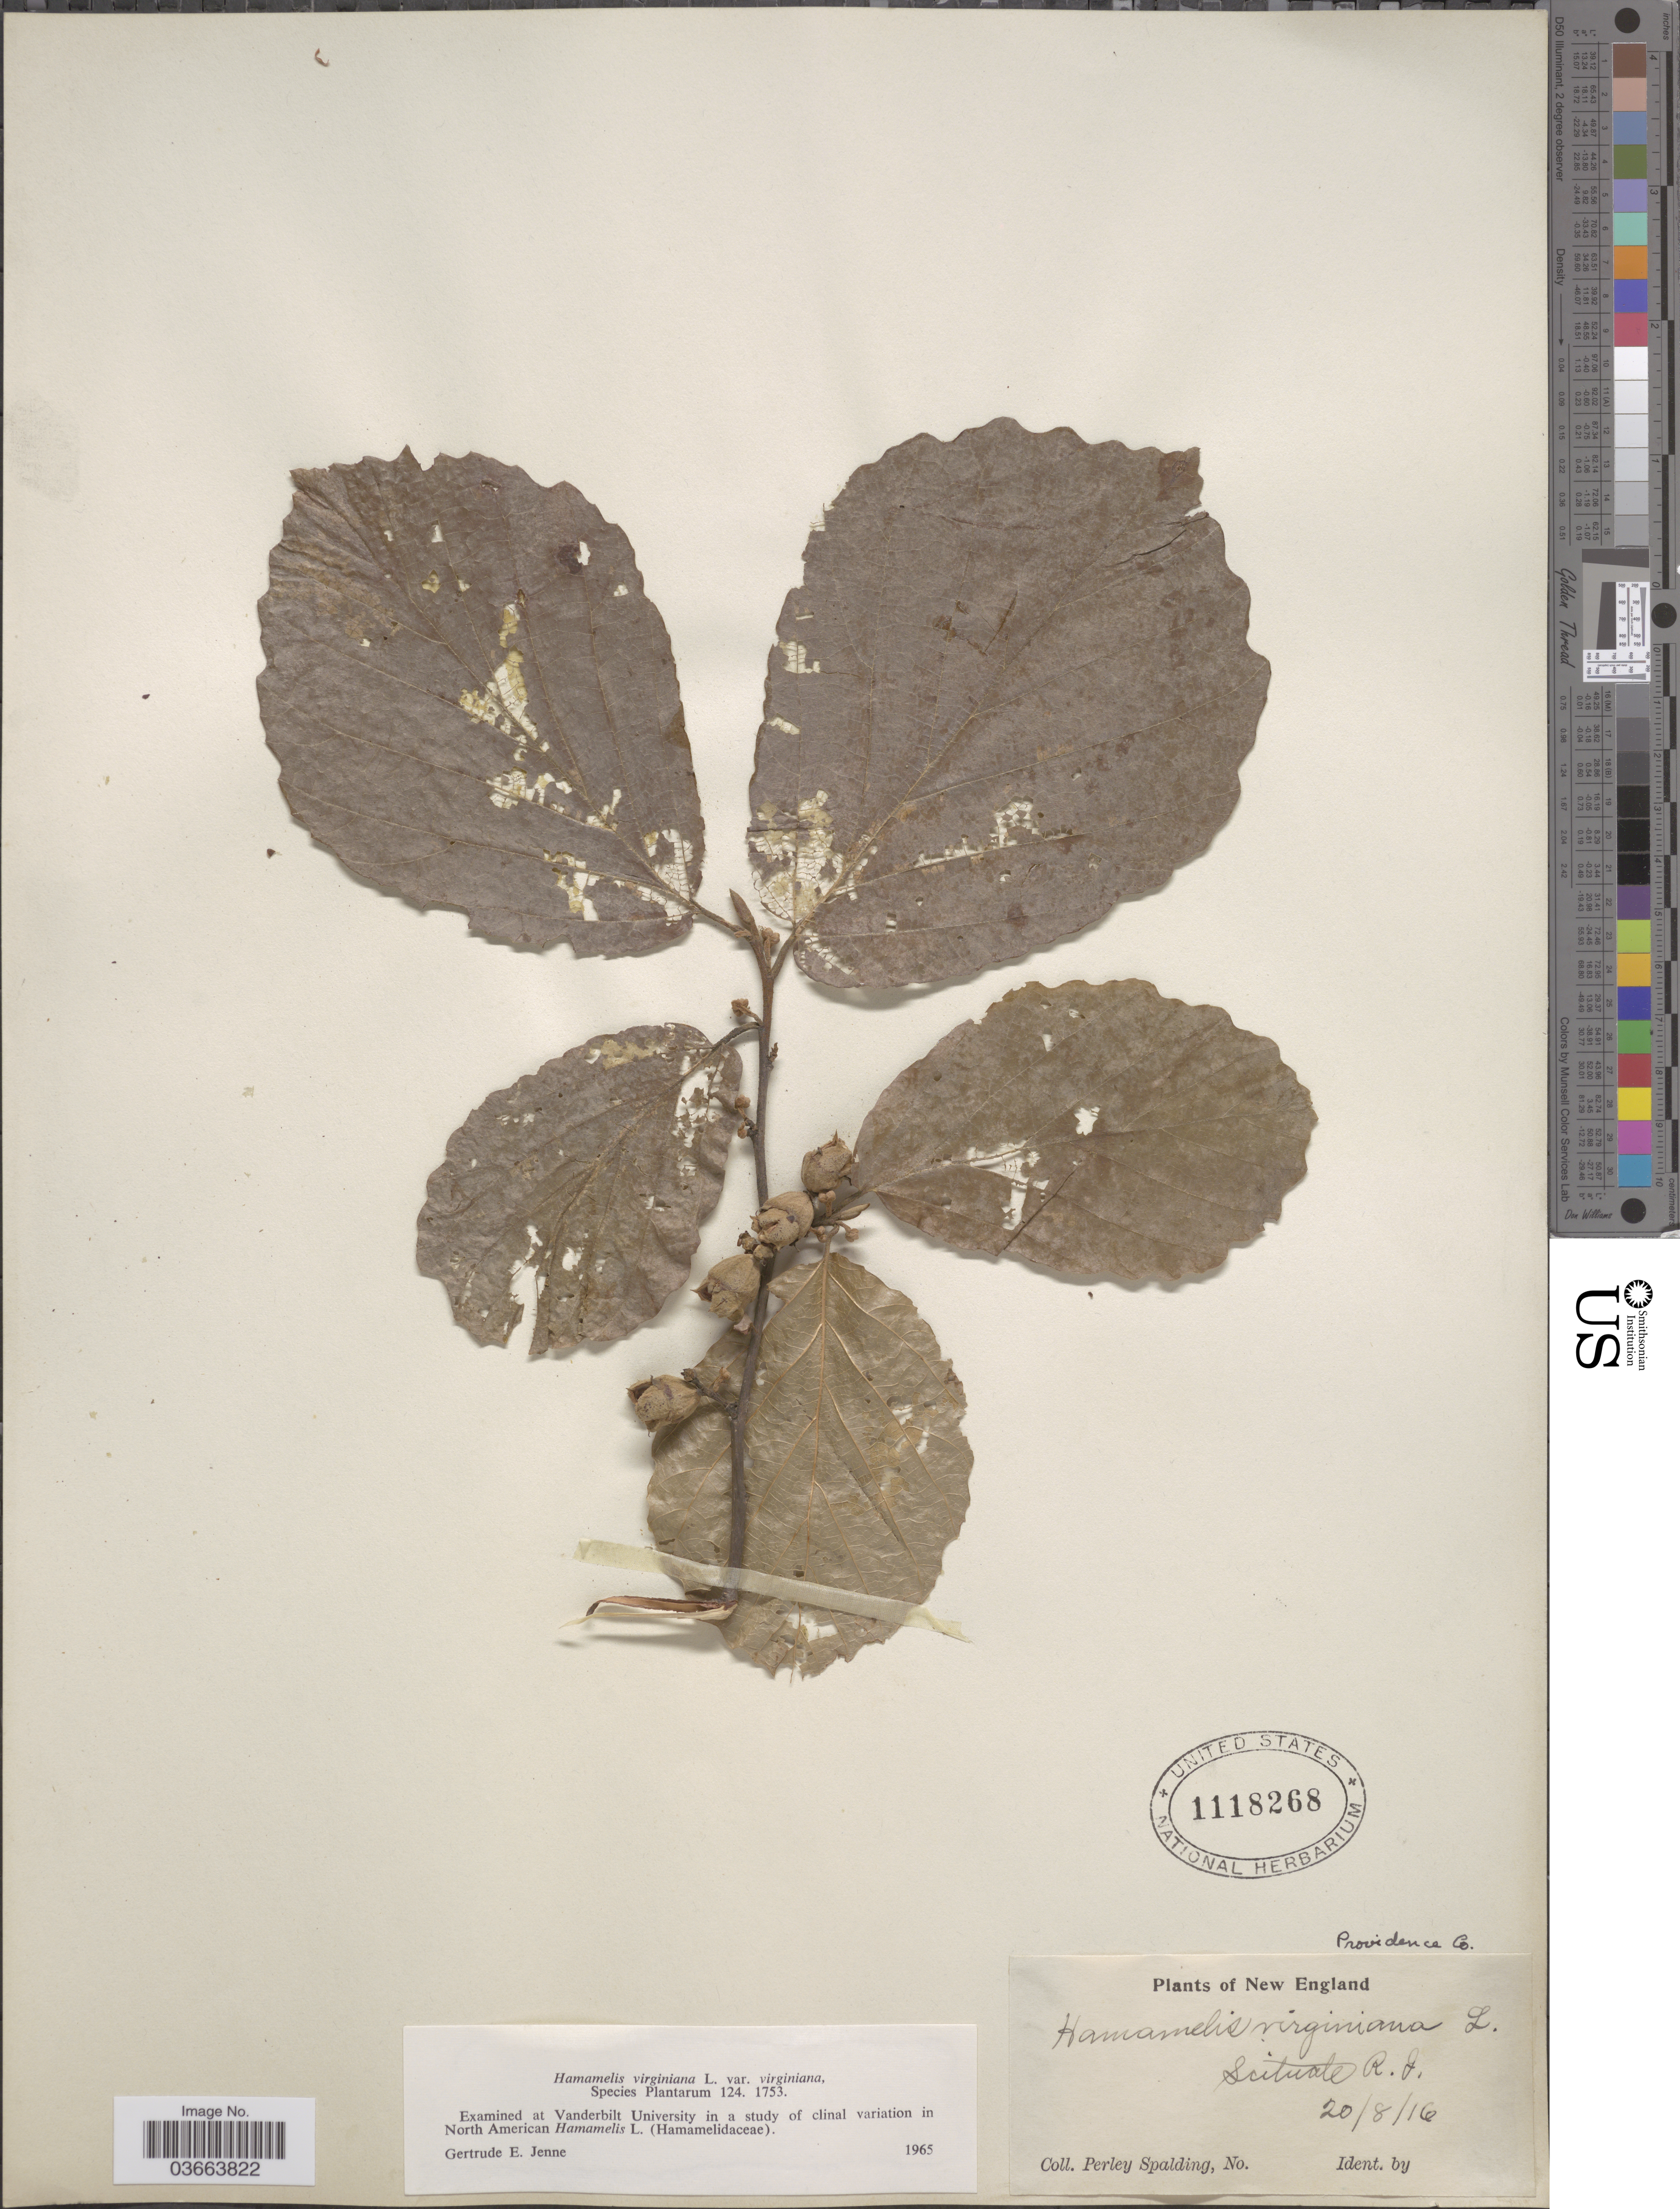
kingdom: Plantae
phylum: Tracheophyta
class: Magnoliopsida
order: Saxifragales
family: Hamamelidaceae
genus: Hamamelis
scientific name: Hamamelis virginiana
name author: L.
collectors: P. Spalding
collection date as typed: Transcribed d/m/y: 20/8/16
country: United Kingdom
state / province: England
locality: New England. Providence Co.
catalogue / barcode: US 1118268